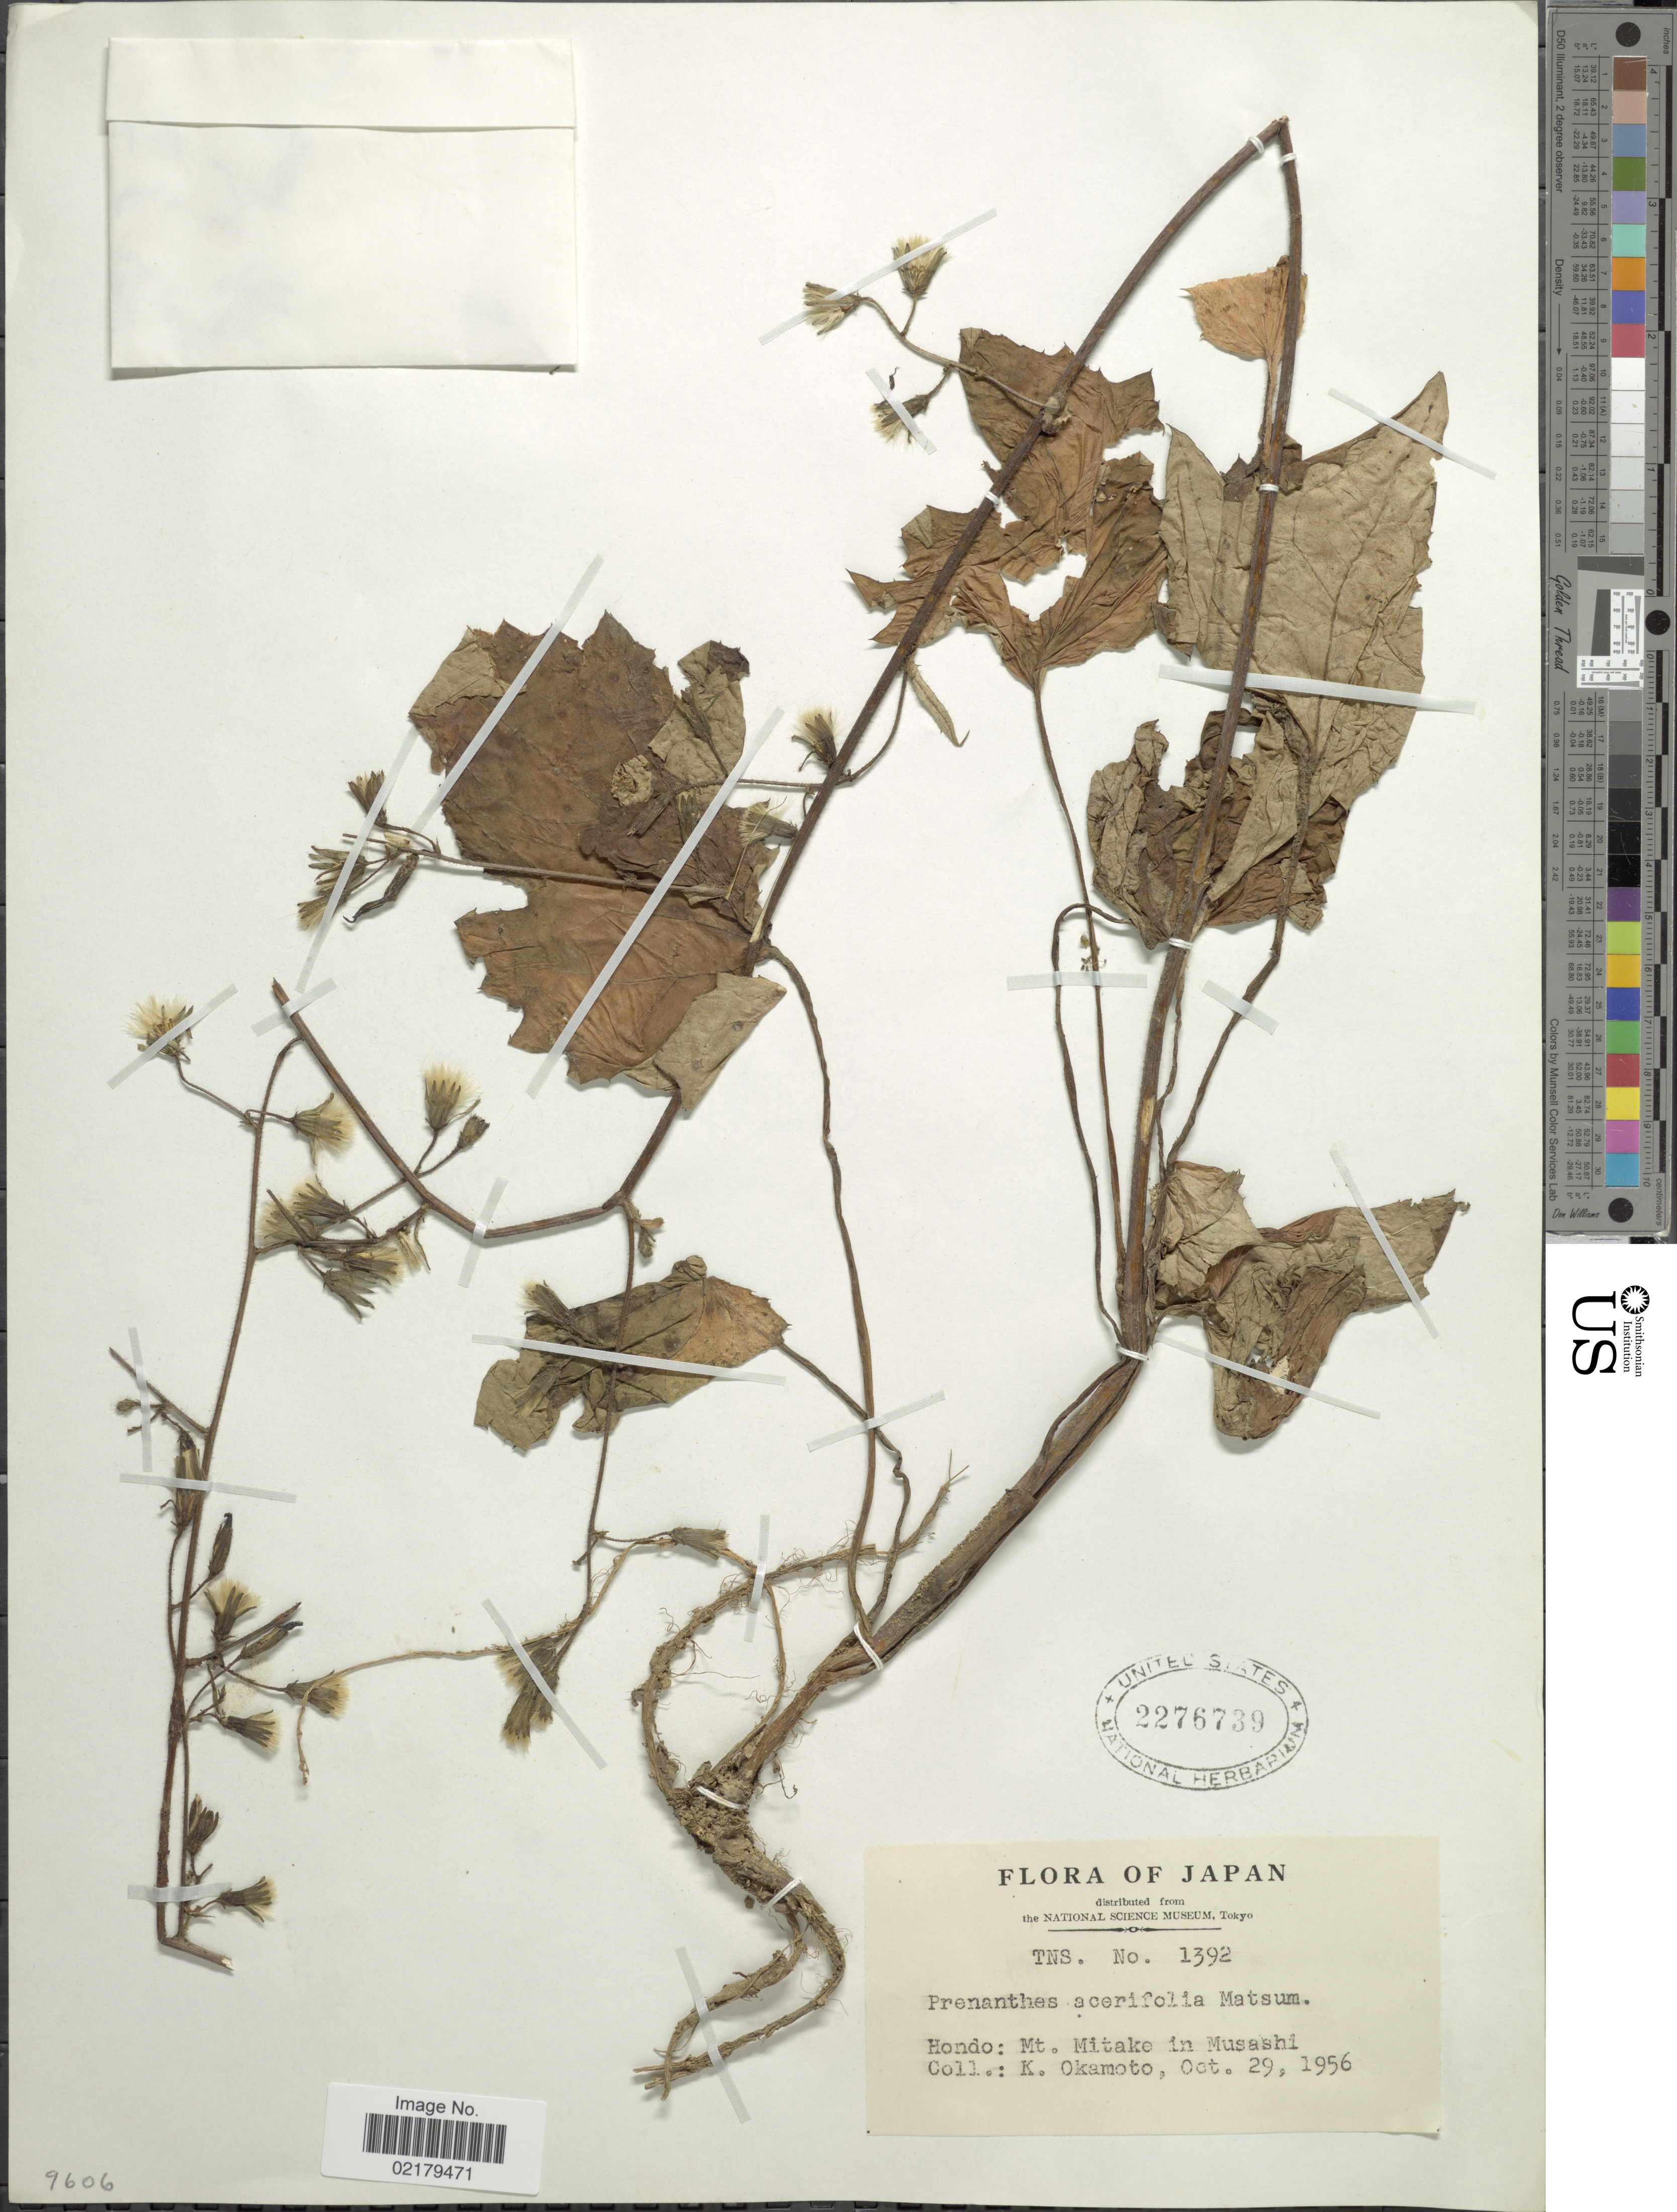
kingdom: Plantae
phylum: Tracheophyta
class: Magnoliopsida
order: Asterales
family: Asteraceae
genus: Nabalus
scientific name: Nabalus acerifolius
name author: Maxim.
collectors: K. Okamoto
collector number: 1392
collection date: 1956-10-29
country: Japan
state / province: Tokyo, Federal City of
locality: Hondo: Mt. Mitake in Musashi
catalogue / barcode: US 2276739